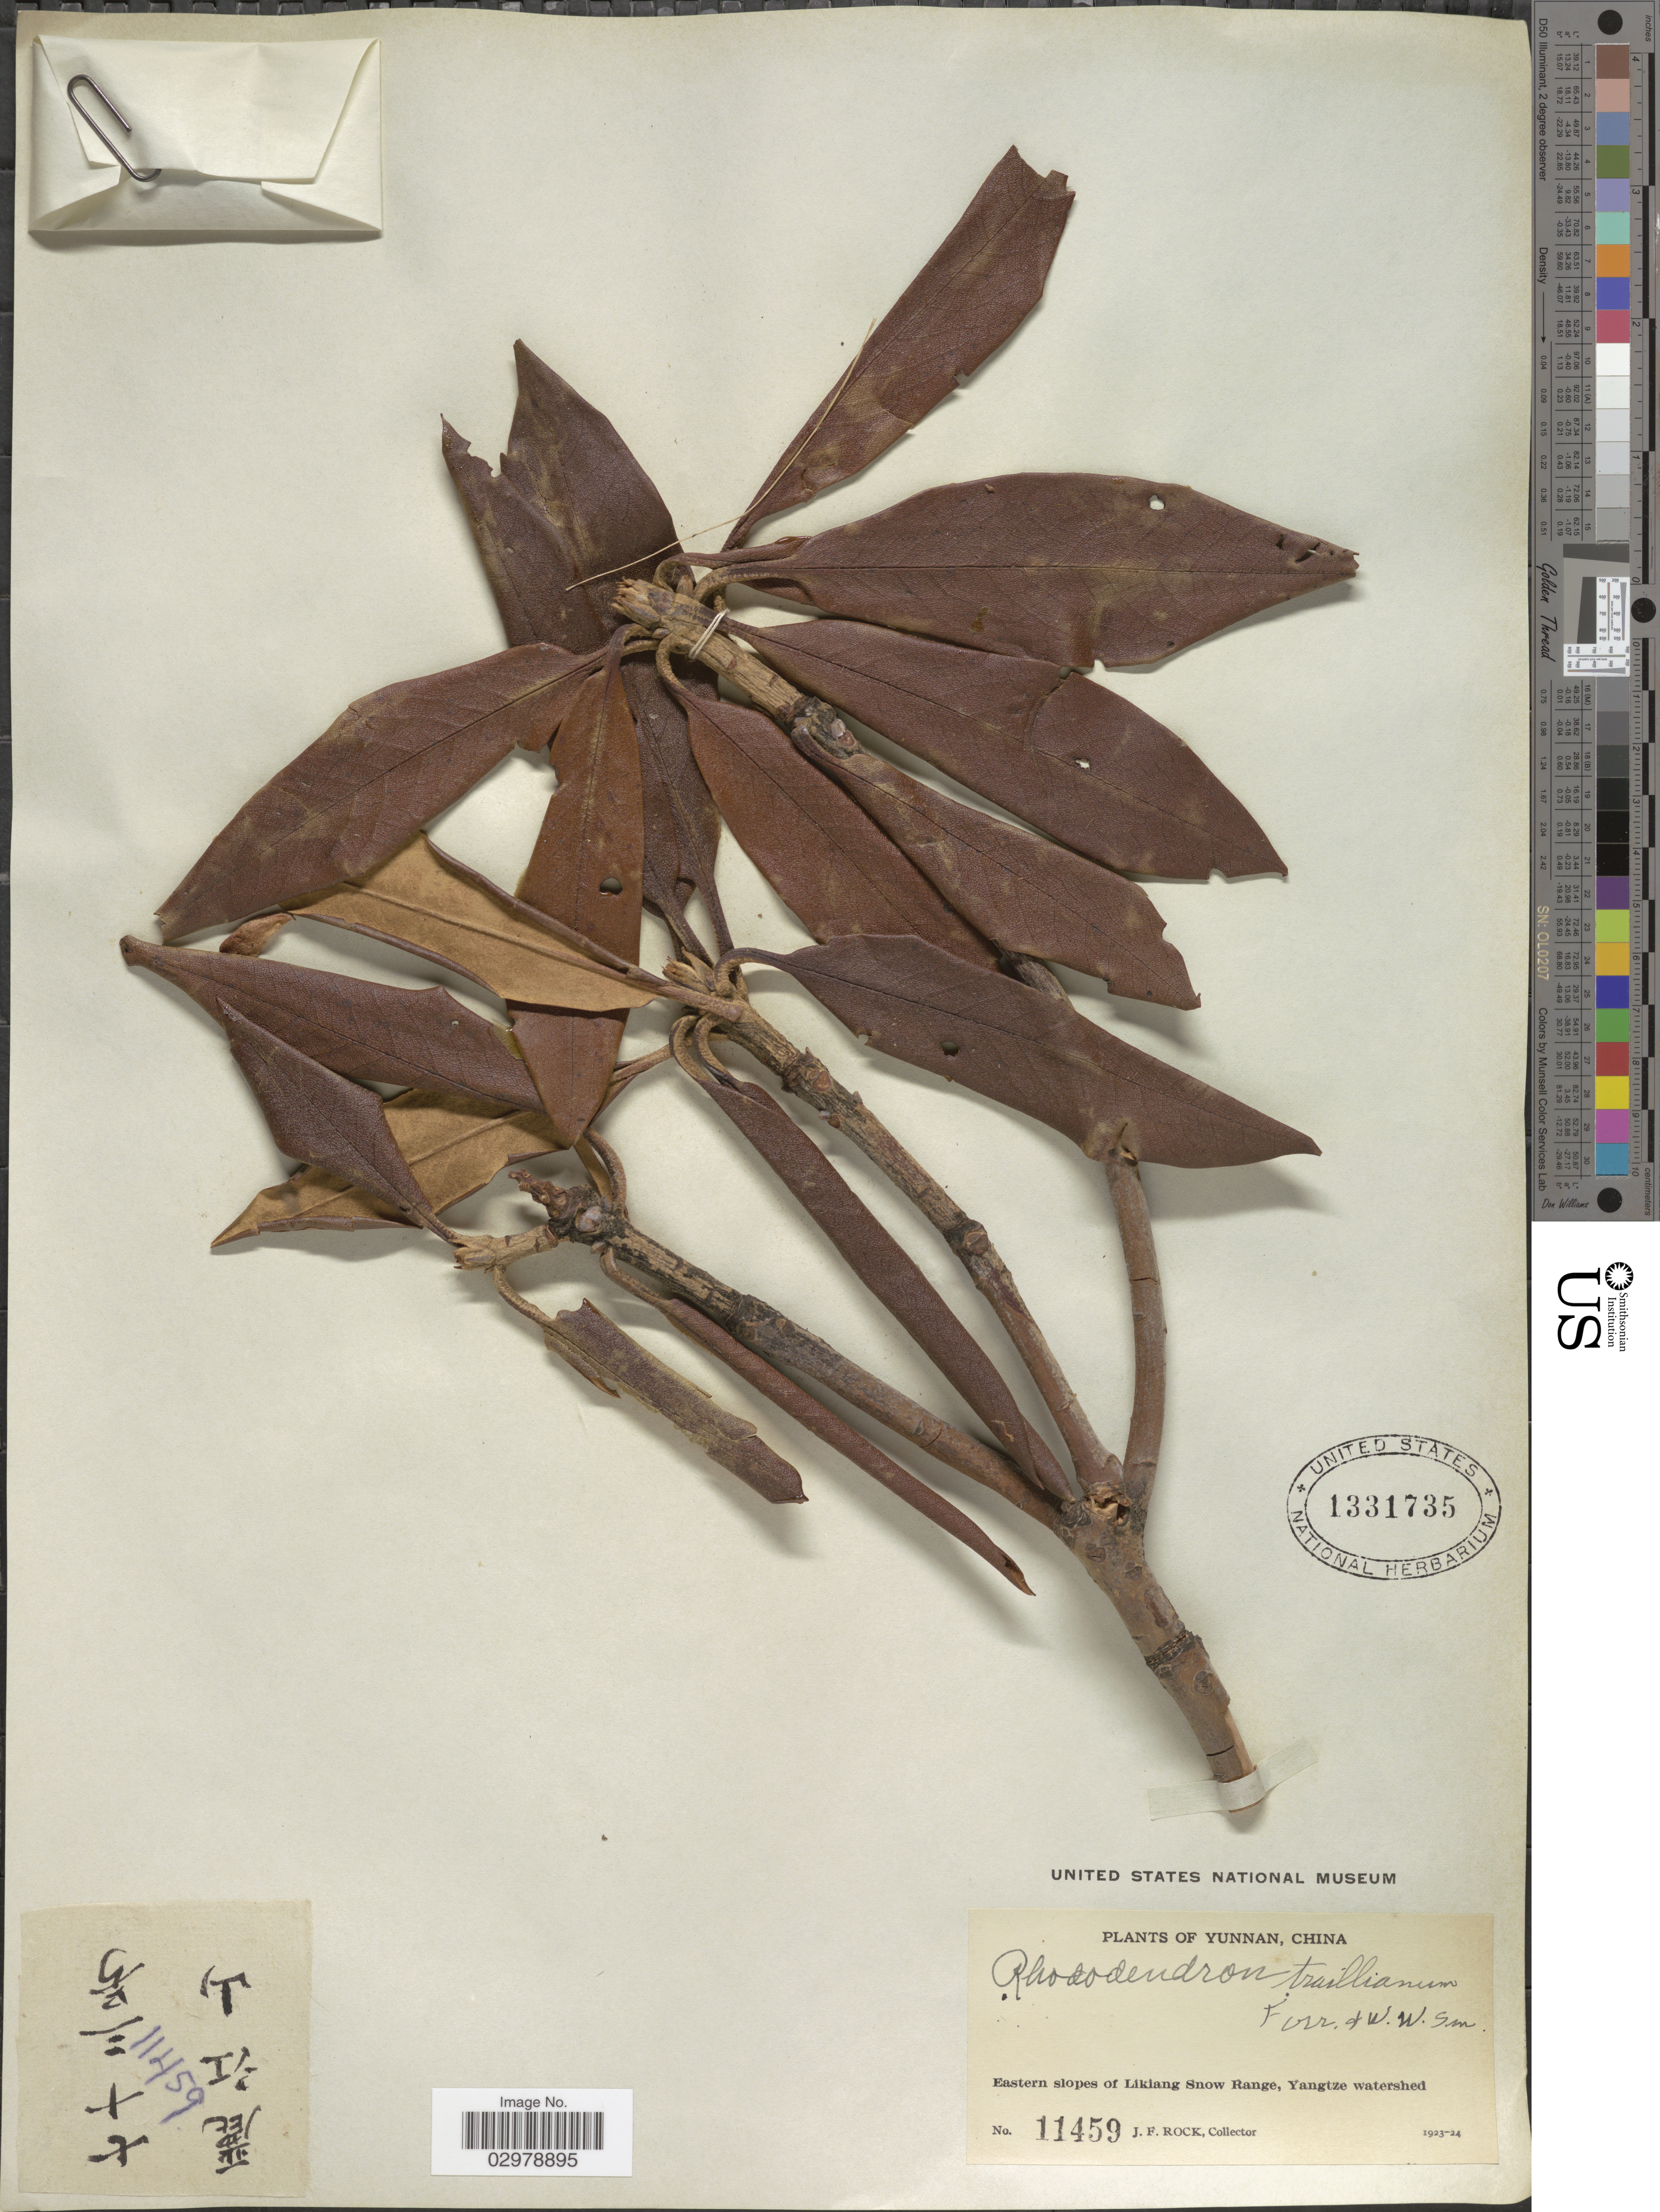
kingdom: Plantae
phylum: Tracheophyta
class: Magnoliopsida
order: Ericales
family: Ericaceae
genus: Rhododendron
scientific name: Rhododendron traillianum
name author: Forrest & W.W. Sm.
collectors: J. Rock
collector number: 11459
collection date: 1923/1924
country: China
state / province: Yunnan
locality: Eastern slopes of Likiang Snow Range, Yangtze watershed.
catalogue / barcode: US 1331735